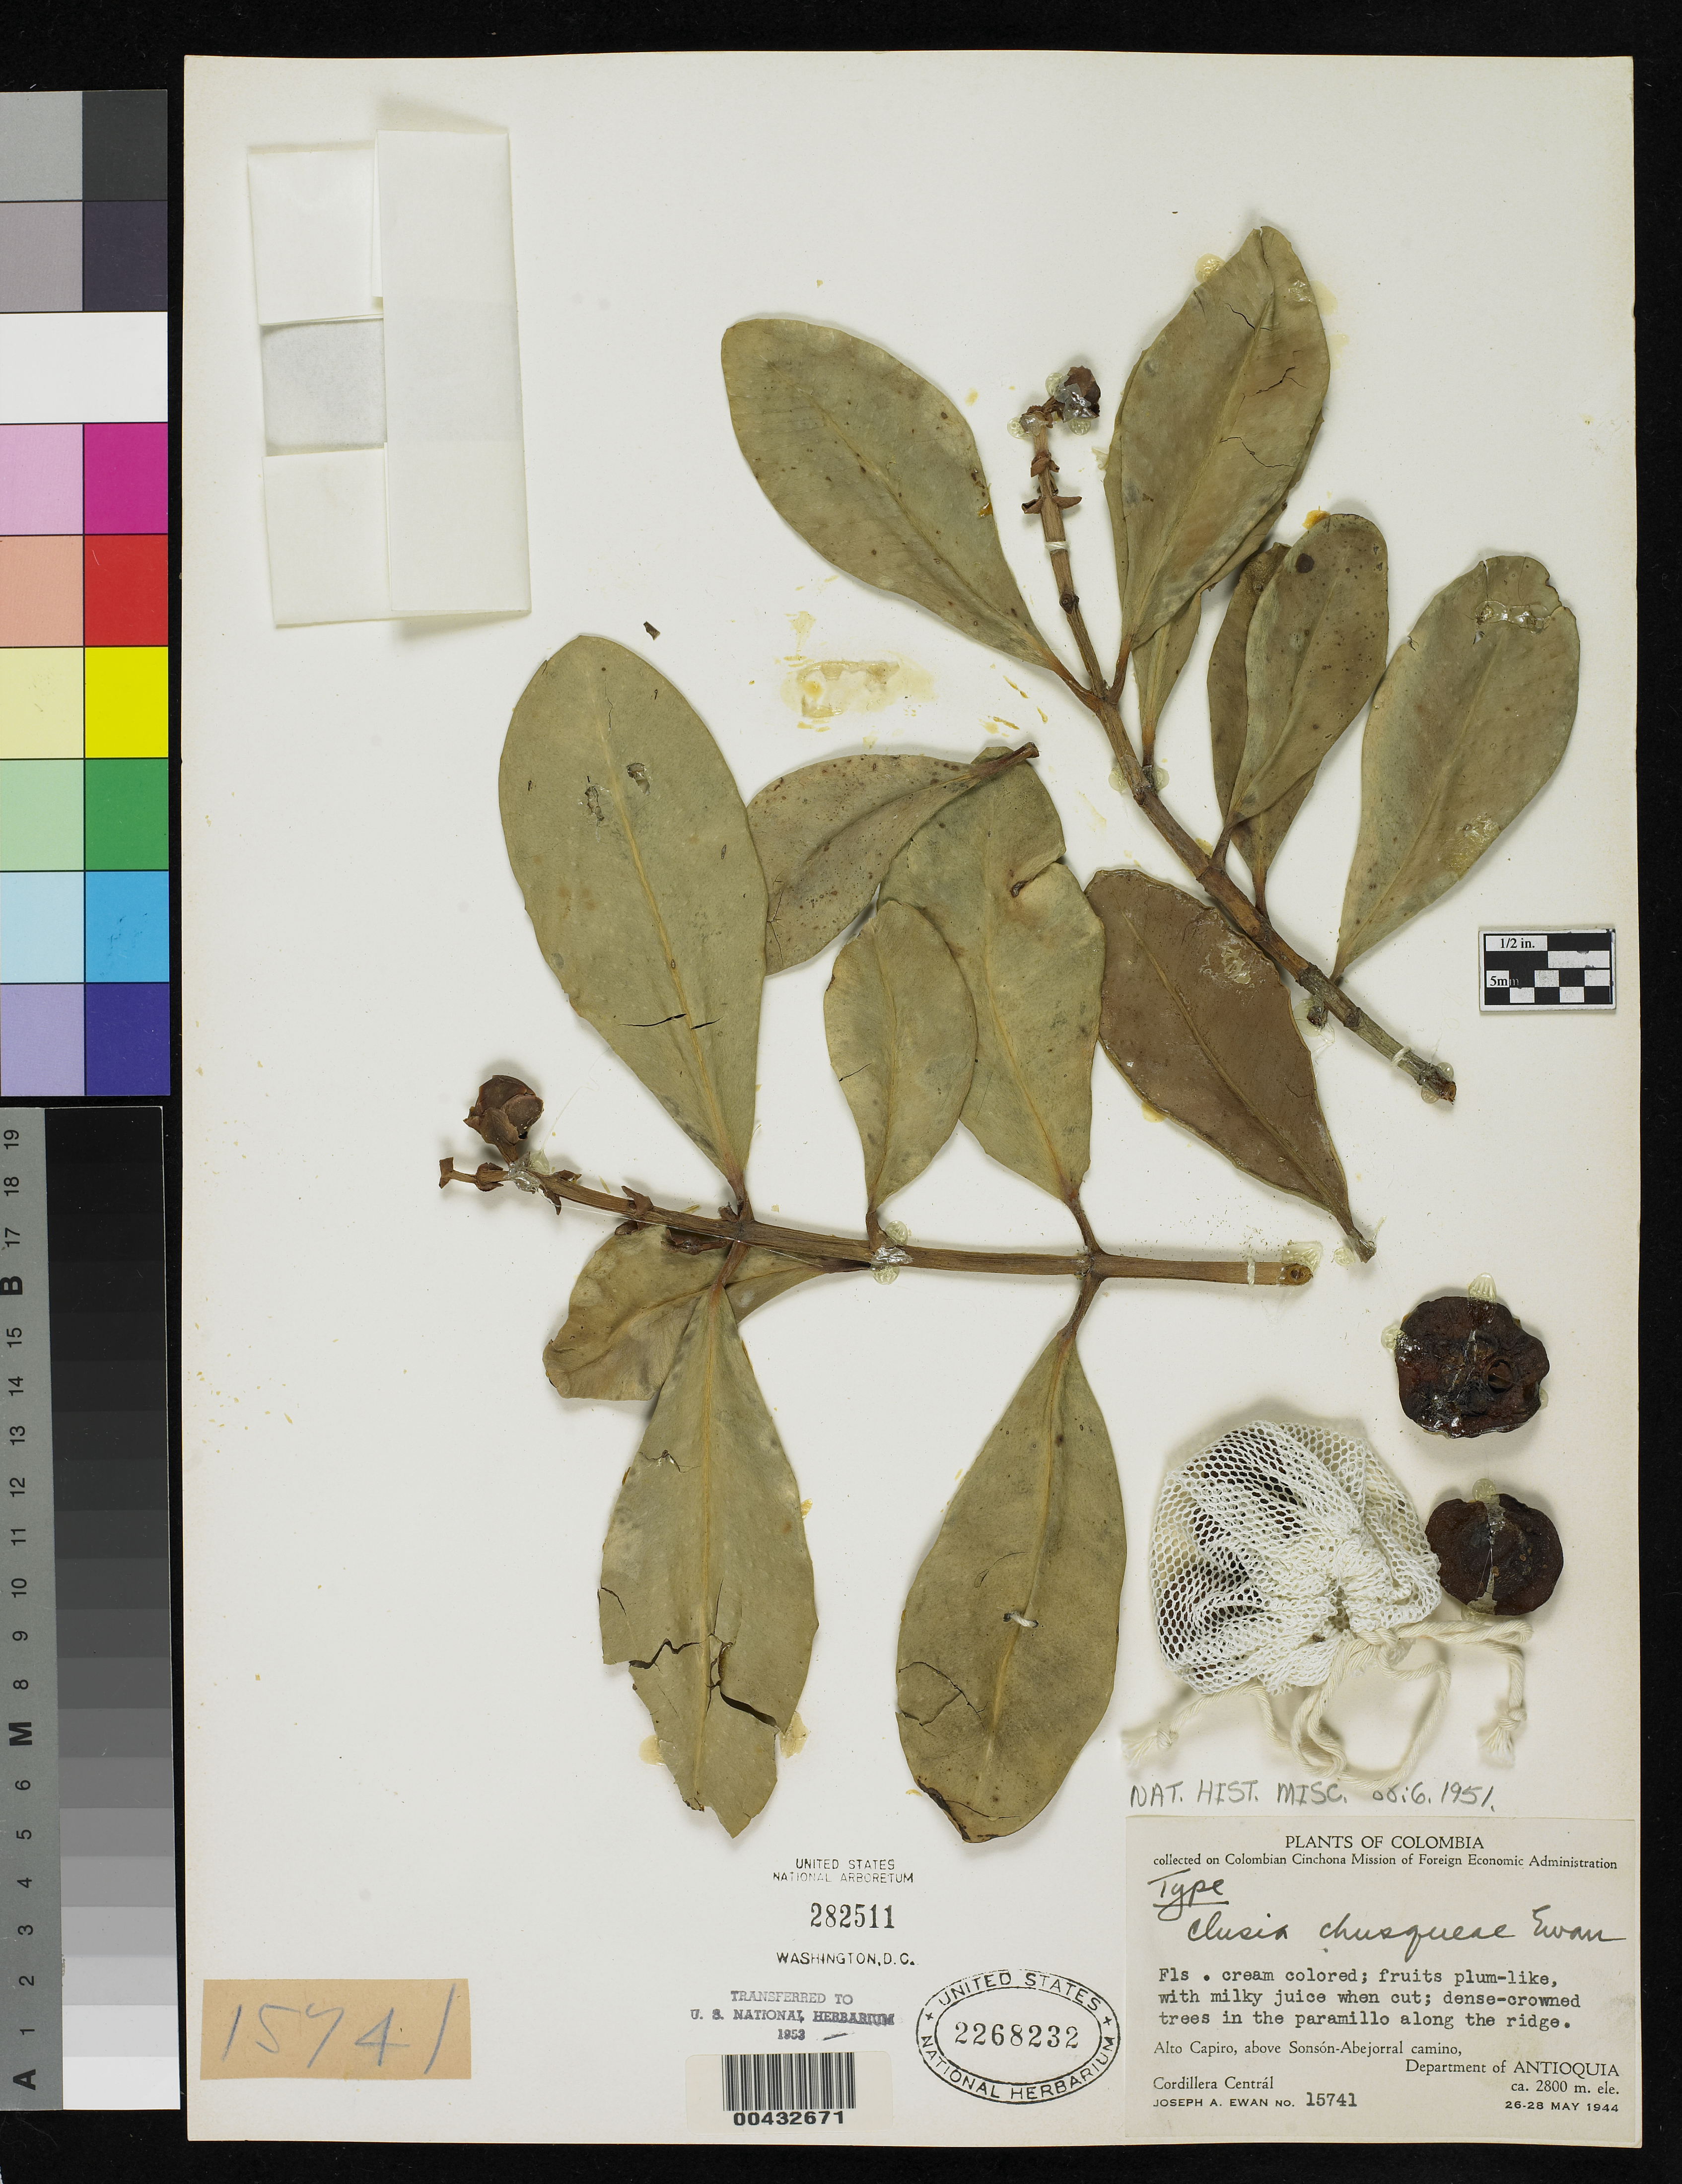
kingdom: Plantae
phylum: Tracheophyta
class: Magnoliopsida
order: Malpighiales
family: Clusiaceae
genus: Clusia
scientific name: Clusia chusqueae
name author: Ewan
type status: Holotype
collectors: J. A. Ewan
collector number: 15741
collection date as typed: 26 May 1944 to 28 May 1944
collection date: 1944-05-26/1944-05-28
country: Colombia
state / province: Antioquia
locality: Cordillera Central, Alto Capiro, above Sonson-Abejorral Camino.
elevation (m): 2800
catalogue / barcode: US 282511